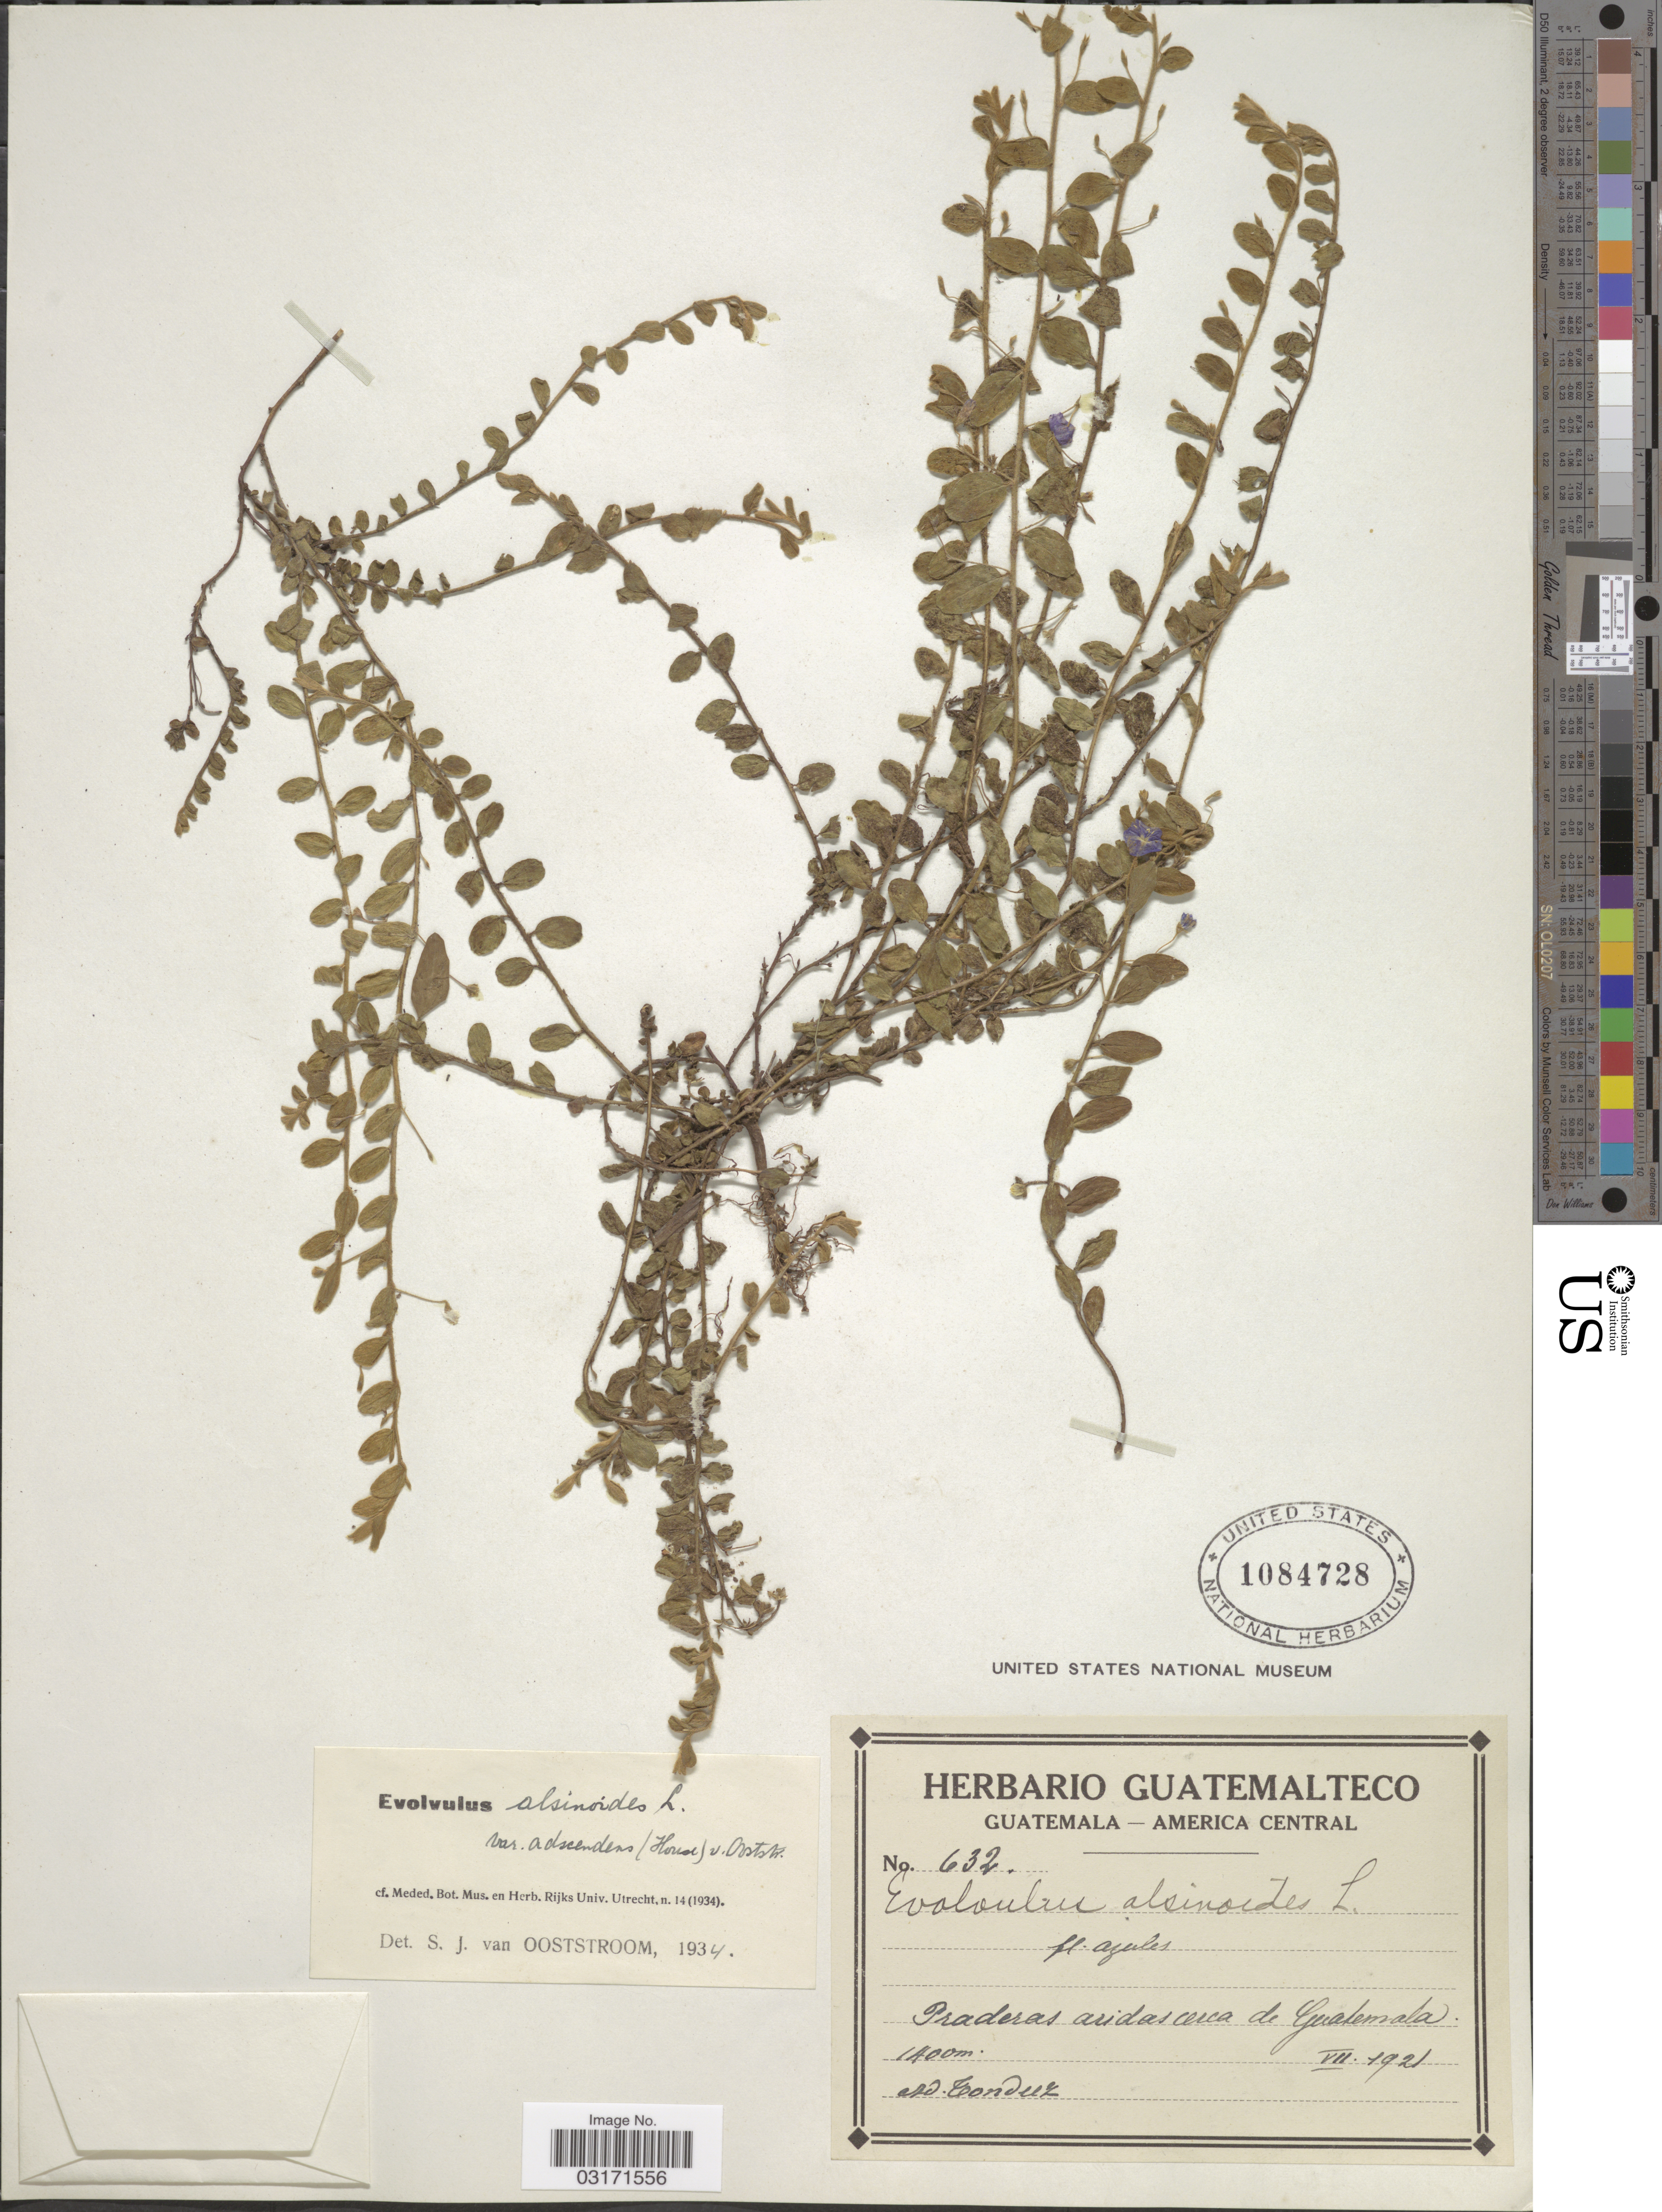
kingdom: Plantae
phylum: Tracheophyta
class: Magnoliopsida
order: Solanales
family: Convolvulaceae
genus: Evolvulus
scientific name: Evolvulus alsinoides var. adscendens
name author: (House) Ooststr.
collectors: A. Tonduz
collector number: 632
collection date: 1921-07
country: Guatemala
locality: Praderas aridas cerca de Guatemala.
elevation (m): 1400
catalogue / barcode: US 1084728